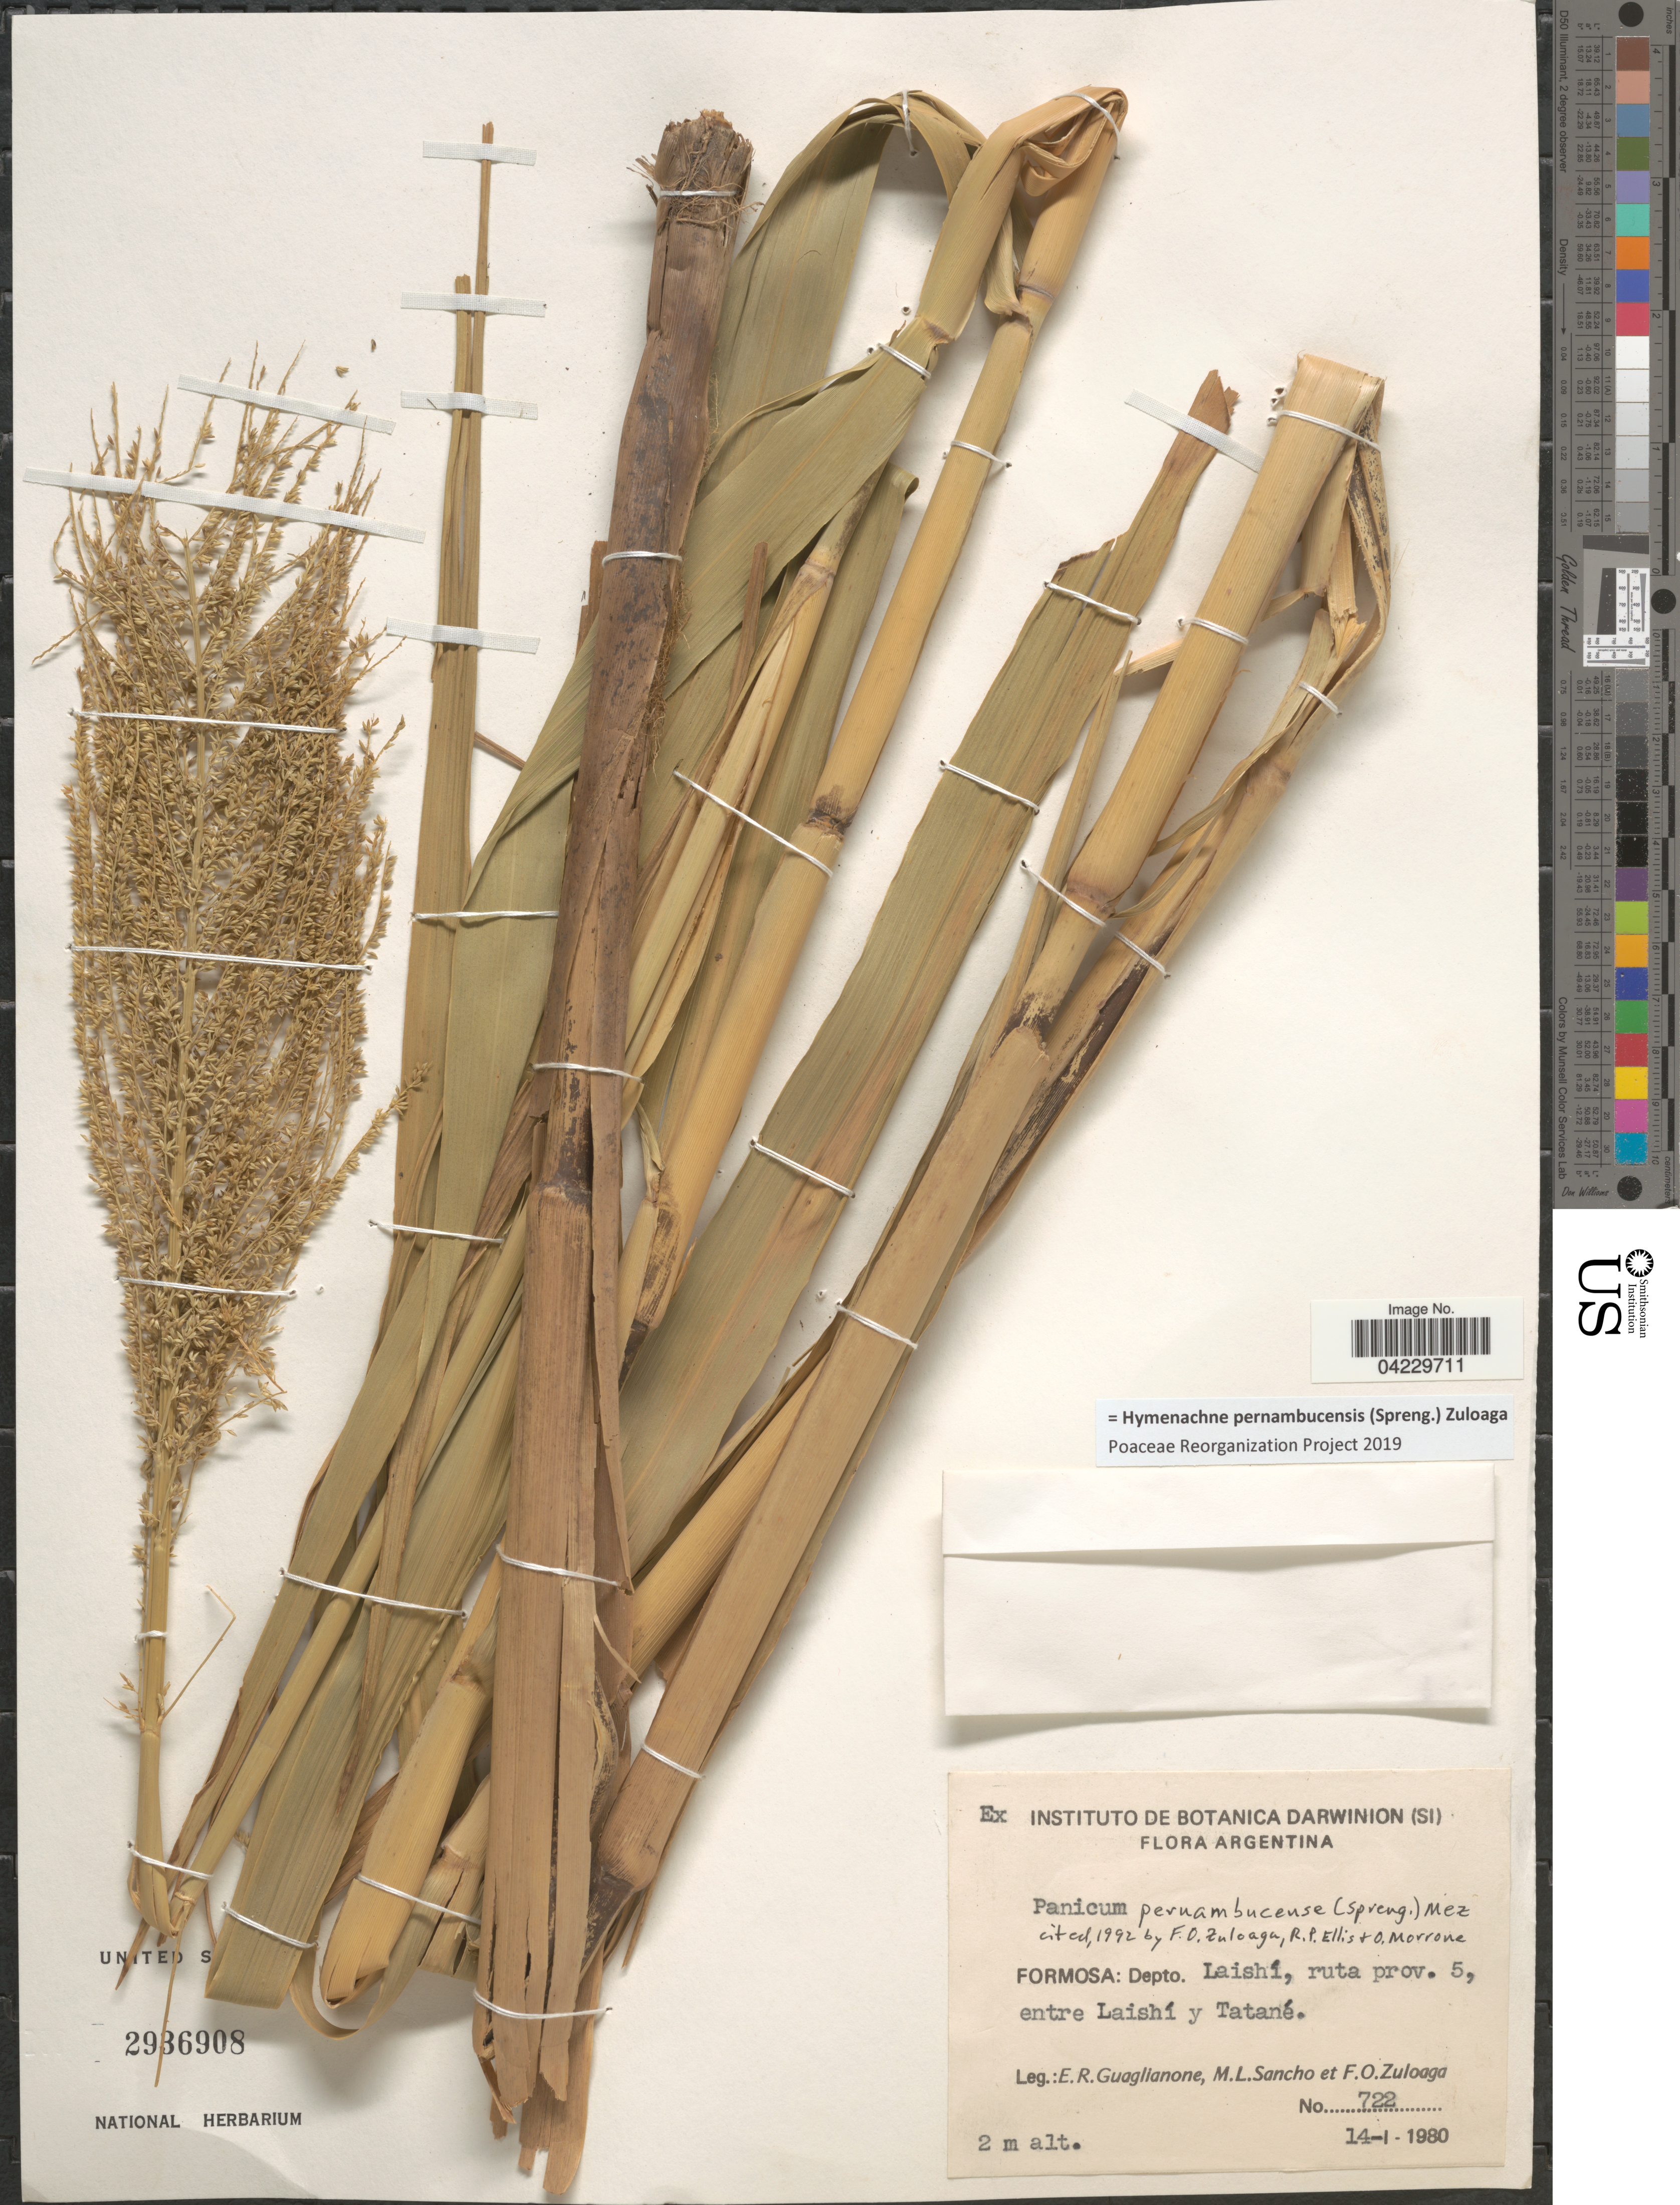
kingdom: Plantae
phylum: Tracheophyta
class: Liliopsida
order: Poales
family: Poaceae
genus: Hymenachne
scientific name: Hymenachne pernambucensis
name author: (Spreng.) Zuloaga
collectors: E. R. Guaglianone, M. L. Sancho & F. O. Zuloaga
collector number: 722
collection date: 1980-01-14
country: Argentina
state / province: Formosa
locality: Depto. Laishí, ruta prov. 5, entre Laishí y Tatané.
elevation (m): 2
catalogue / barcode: US 2936908